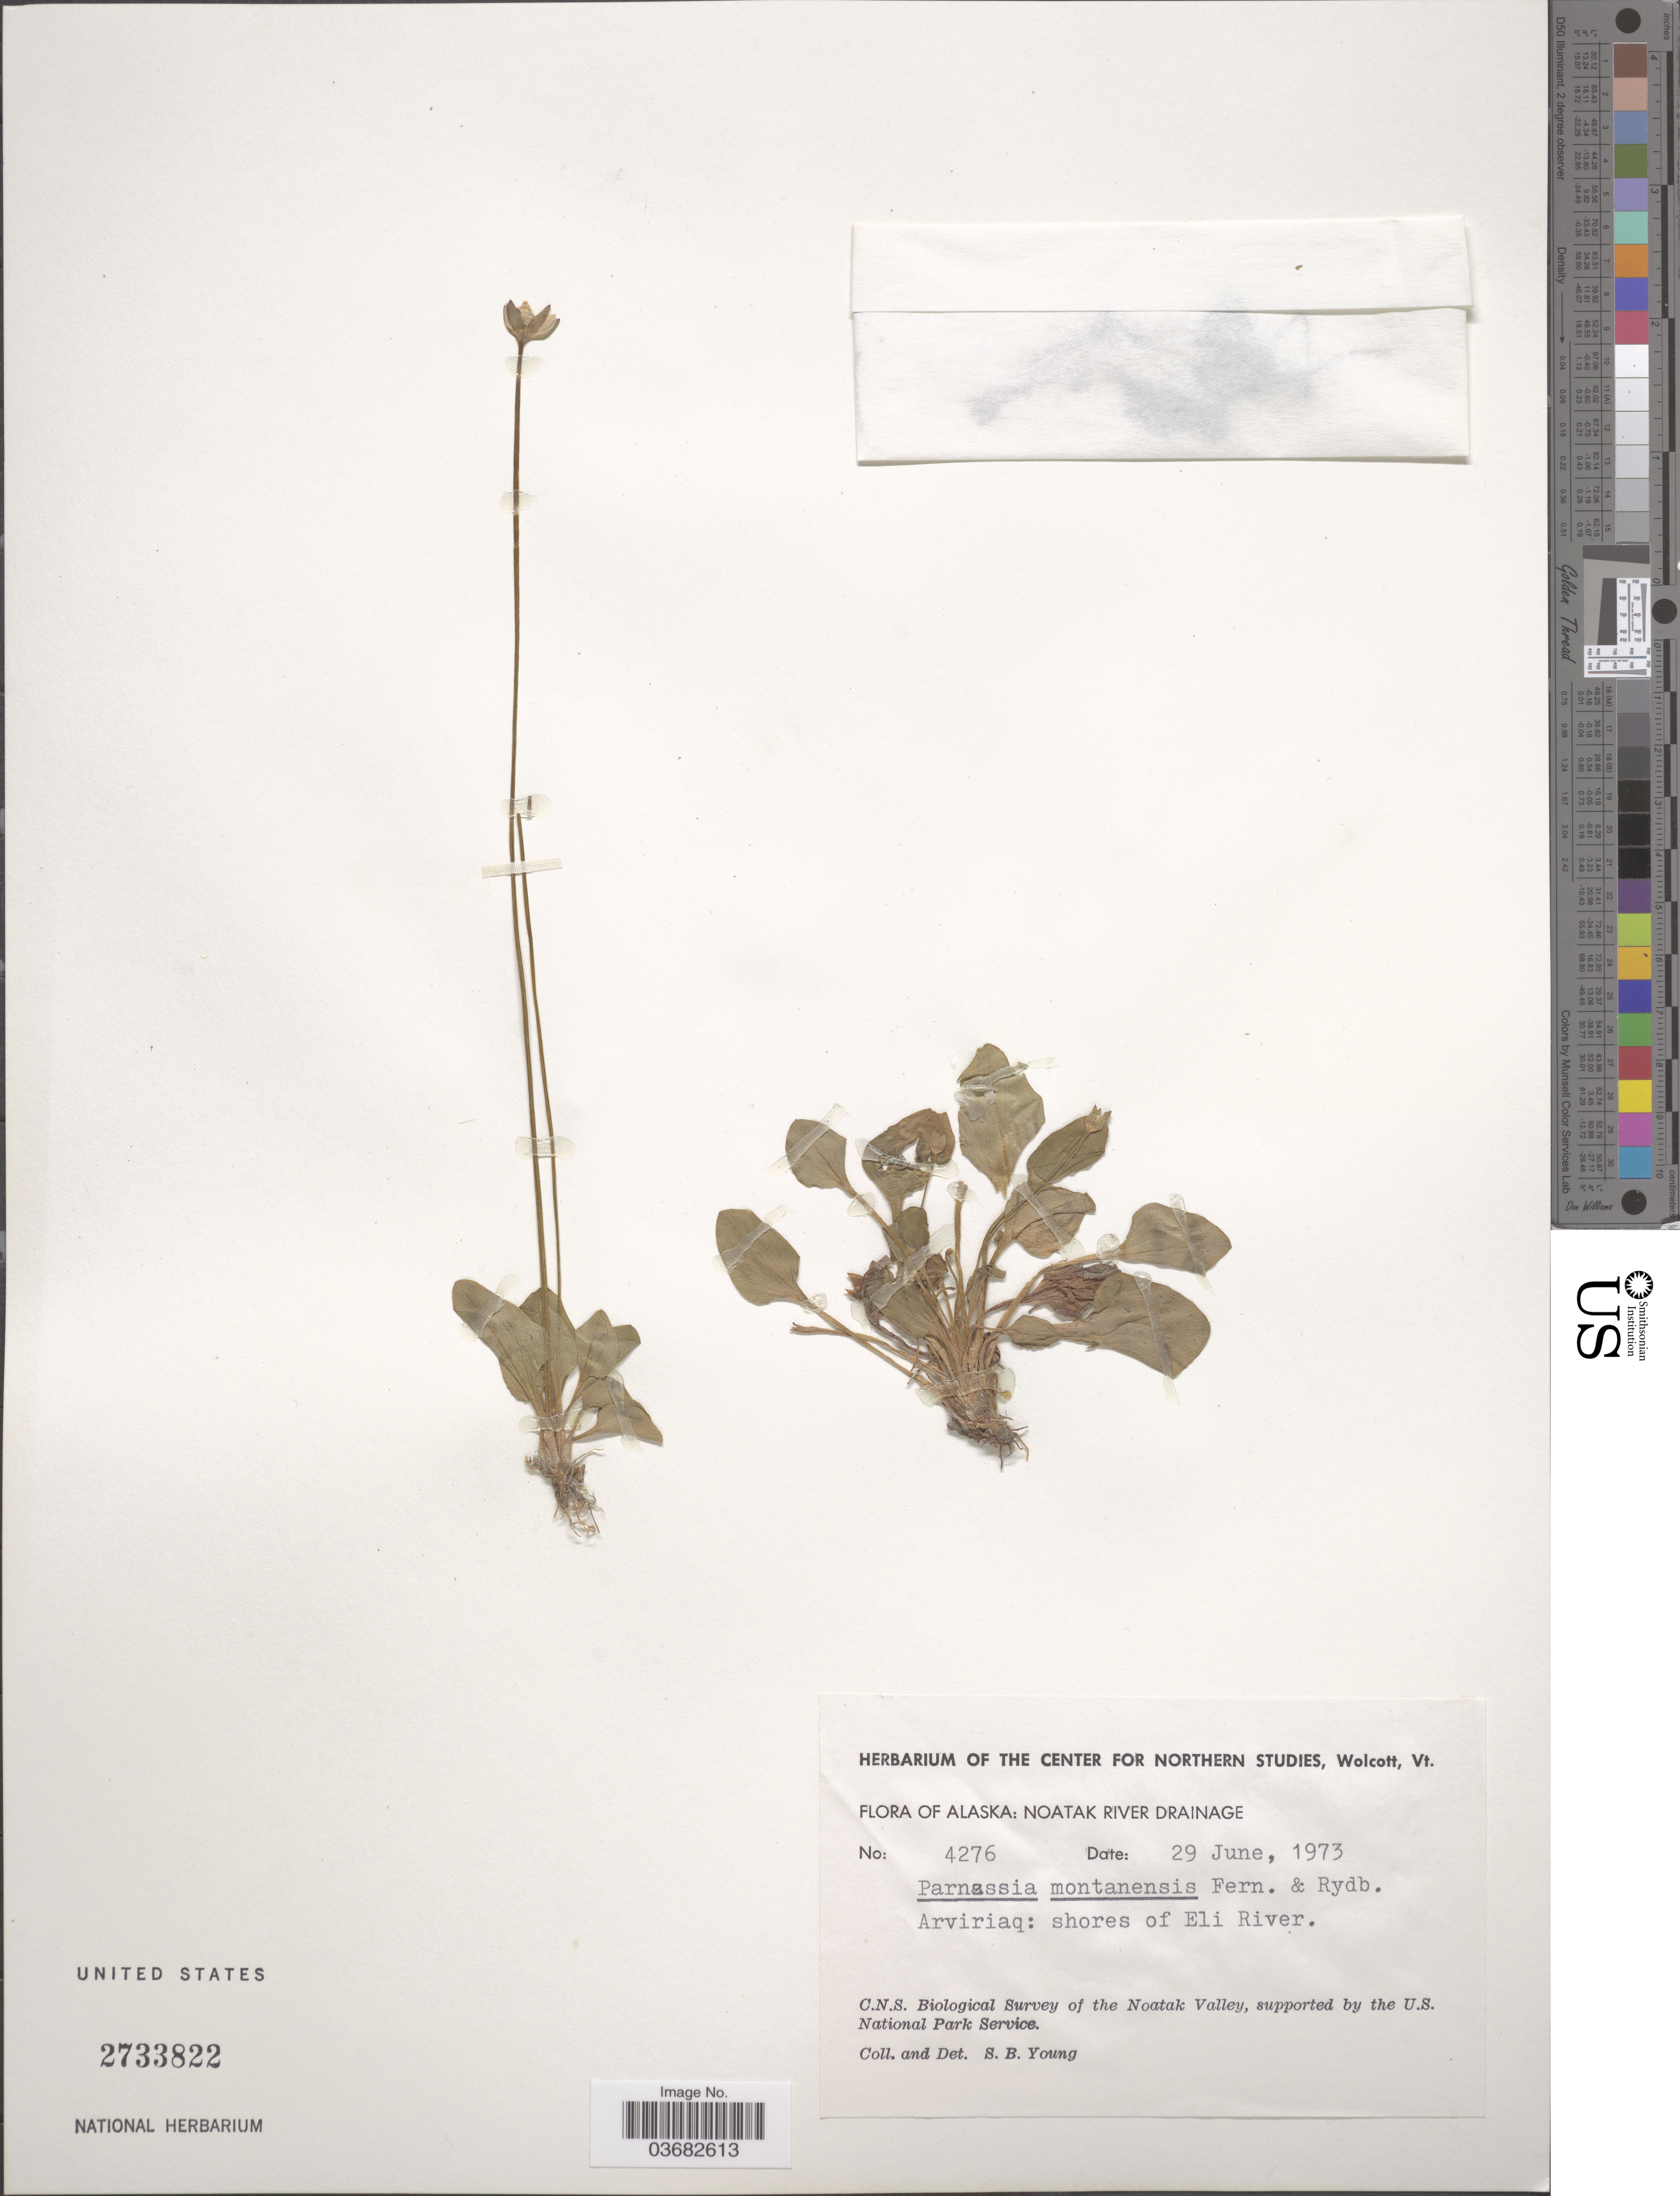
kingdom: Plantae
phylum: Tracheophyta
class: Magnoliopsida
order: Celastrales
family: Parnassiaceae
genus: Parnassia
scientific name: Parnassia montanensis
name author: Fernald & Rydb.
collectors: S. Young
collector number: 4276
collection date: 1973-06-29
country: United States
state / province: Alaska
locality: Noatak River Drainage. Arviriaq: shores of Eli River. C.N.S. Biological Survey of the Noatak Valley.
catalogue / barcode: US 2733822